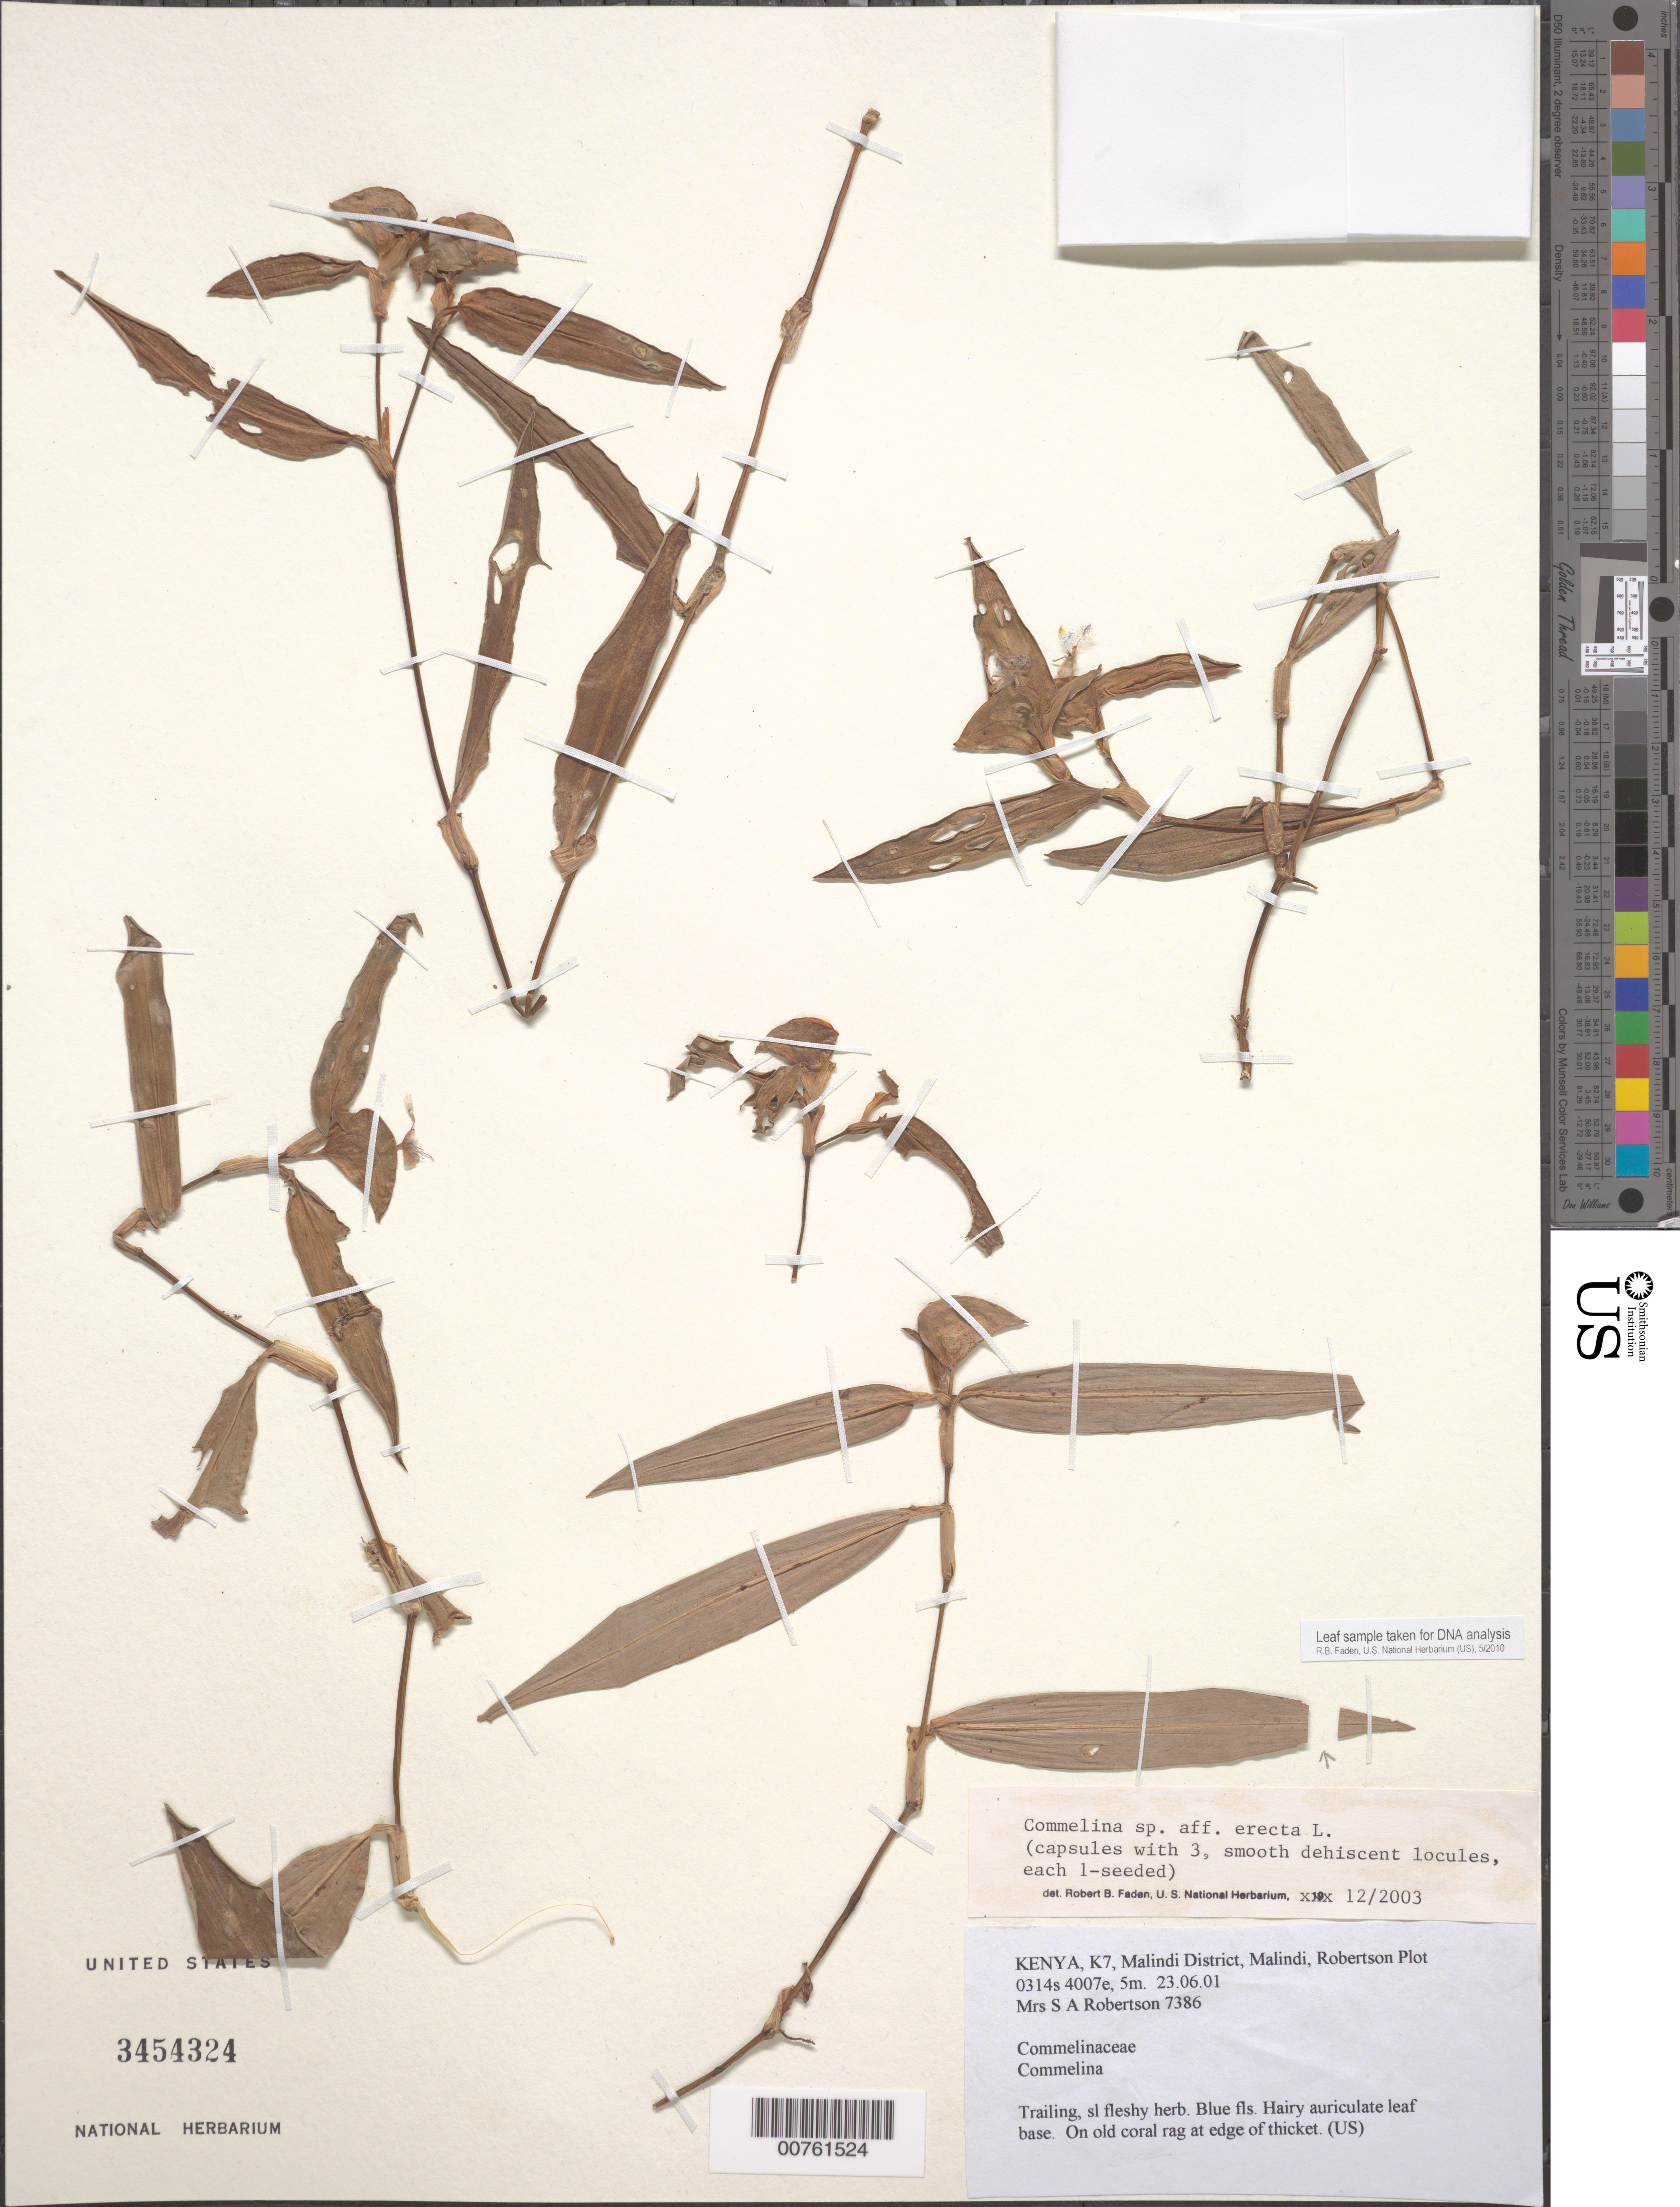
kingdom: Plantae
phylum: Tracheophyta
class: Liliopsida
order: Commelinales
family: Commelinaceae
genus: Commelina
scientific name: Commelina erecta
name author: L.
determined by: Faden, Robert B., (US), Smithsonian Institution - National Museum of Natural History (UNITED STATES)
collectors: Mrs. S. A. Robertson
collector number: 7386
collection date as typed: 23 Jun 2001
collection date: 2001-06-23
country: Kenya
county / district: Malindi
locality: K7. Malindi.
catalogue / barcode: US 3454324